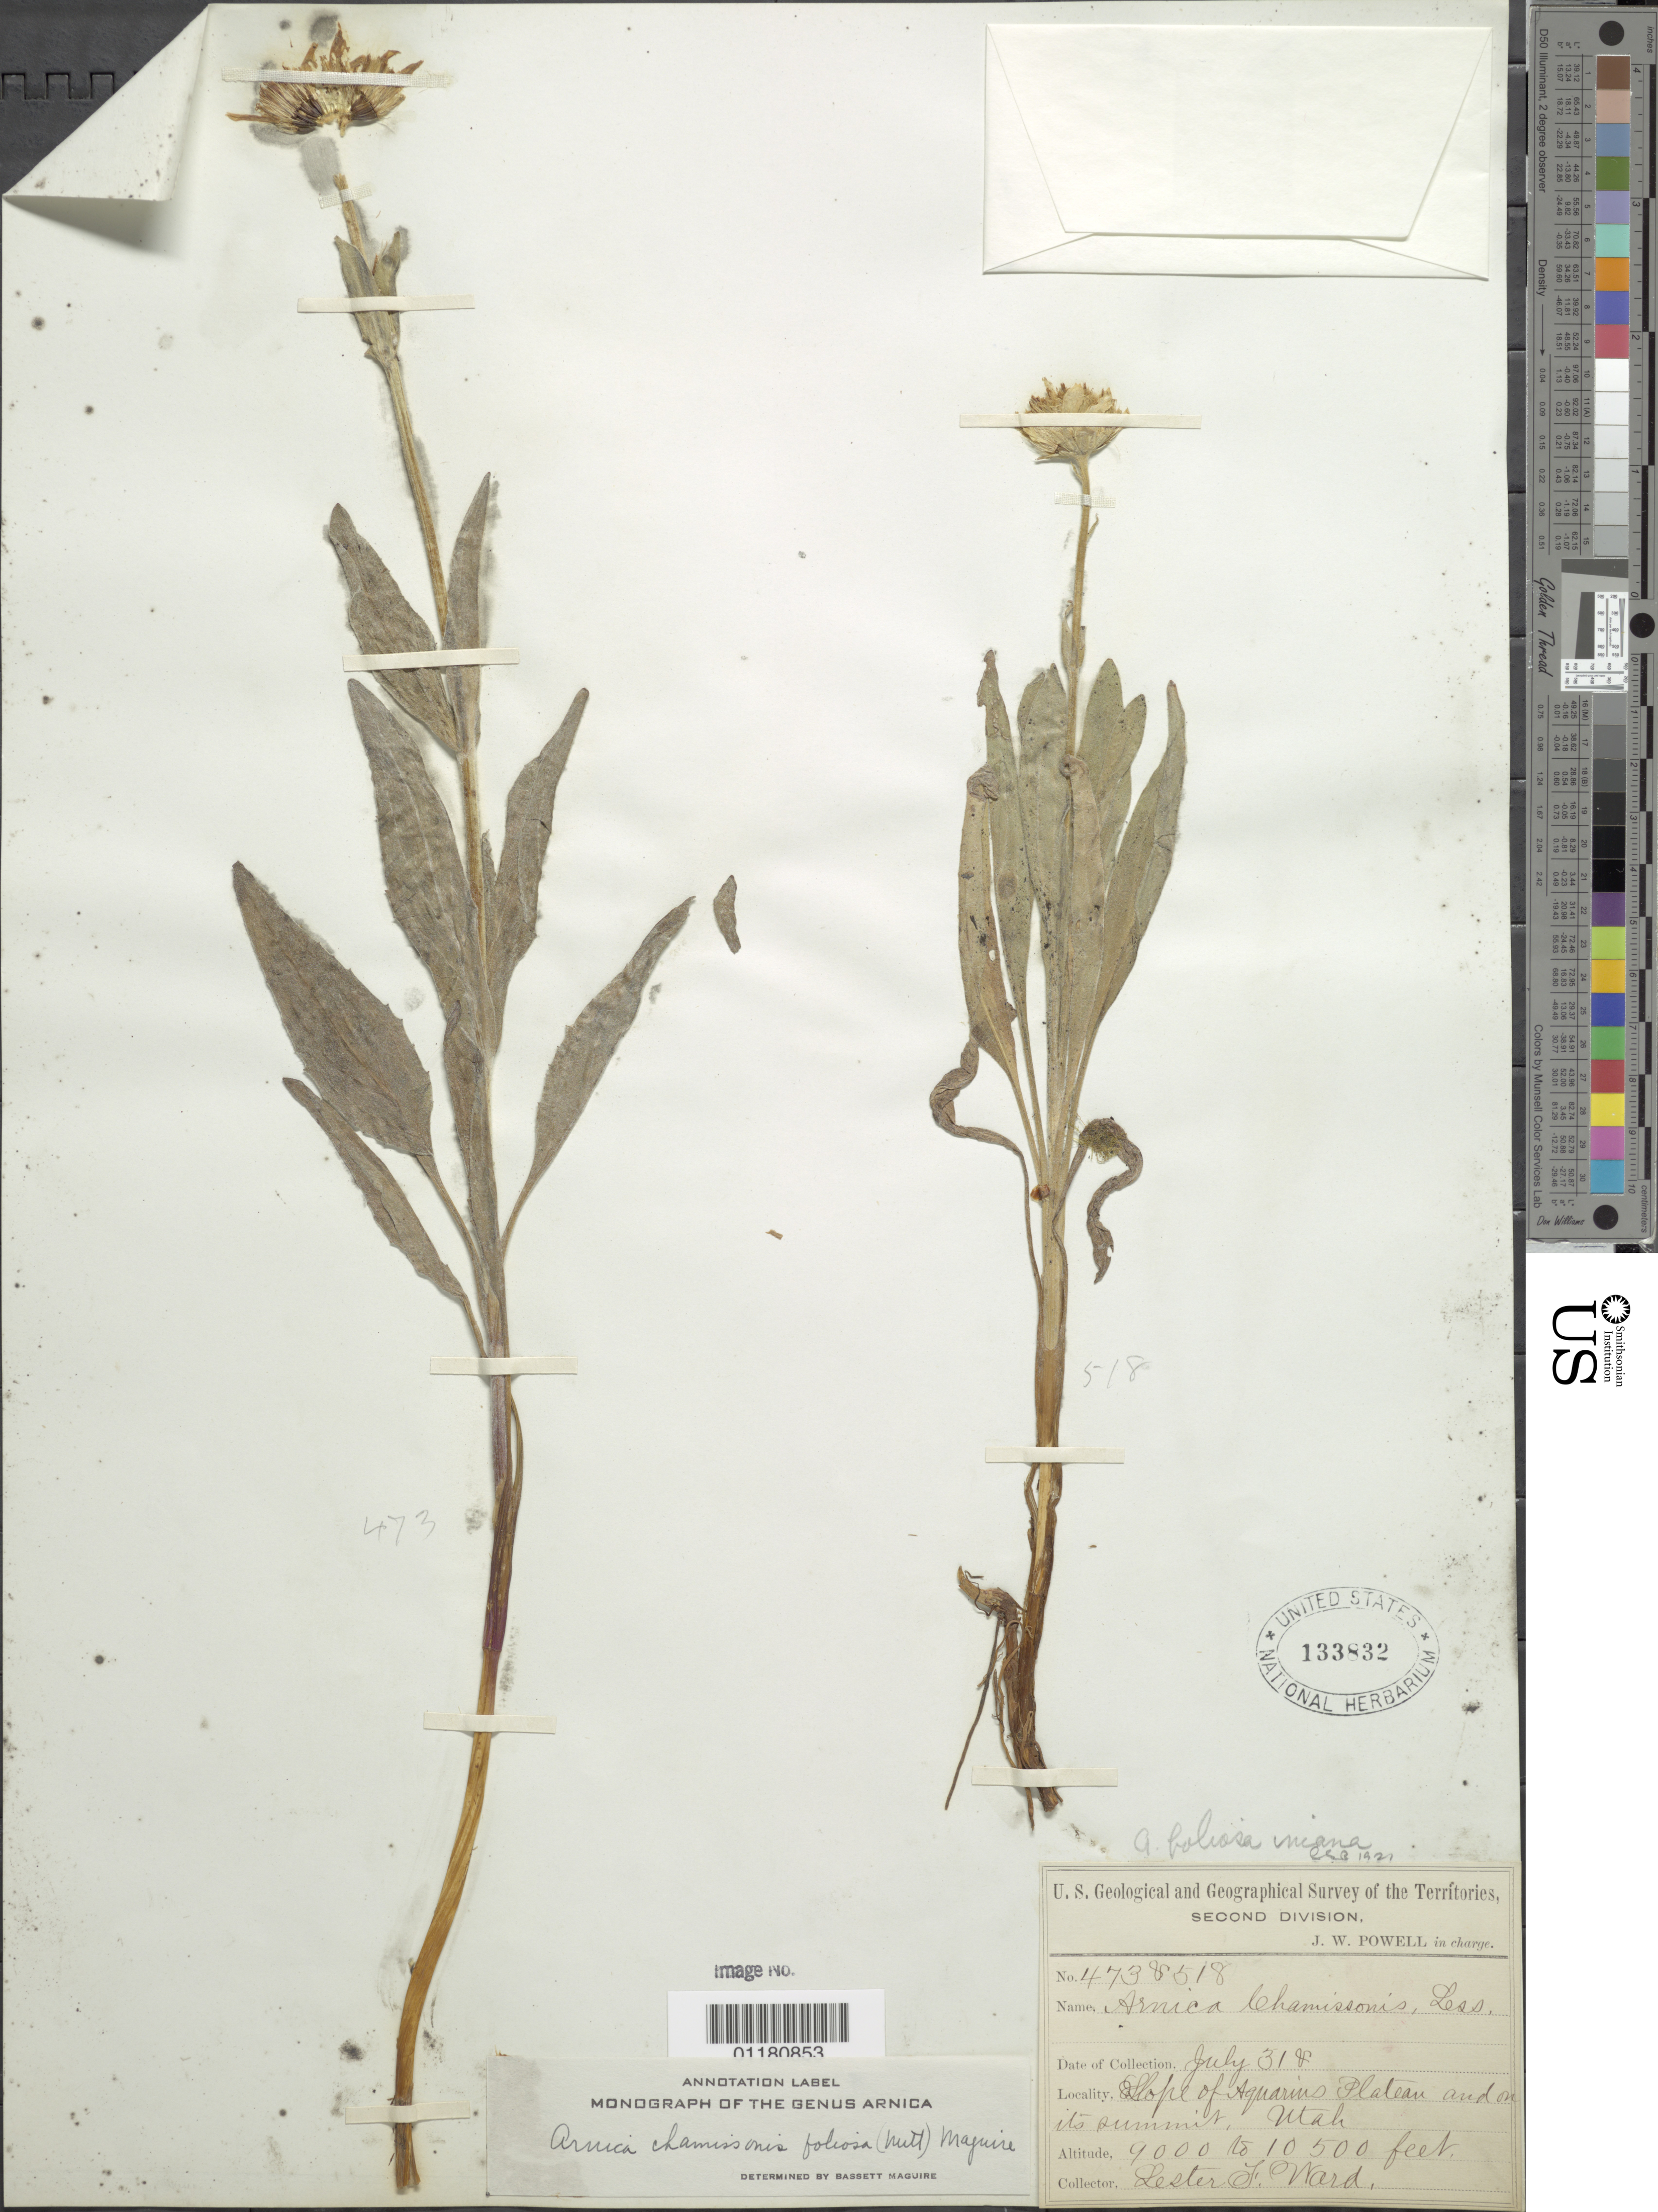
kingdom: Plantae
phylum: Tracheophyta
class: Magnoliopsida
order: Asterales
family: Asteraceae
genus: Arnica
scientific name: Arnica chamissonis subsp. foliosa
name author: (Nutt.) Maguire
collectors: L. F. Ward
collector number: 473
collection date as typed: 31 Jul 18--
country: United States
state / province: Utah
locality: Slope of Aquarius Plateau and on its summit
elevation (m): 2743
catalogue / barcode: US 133832